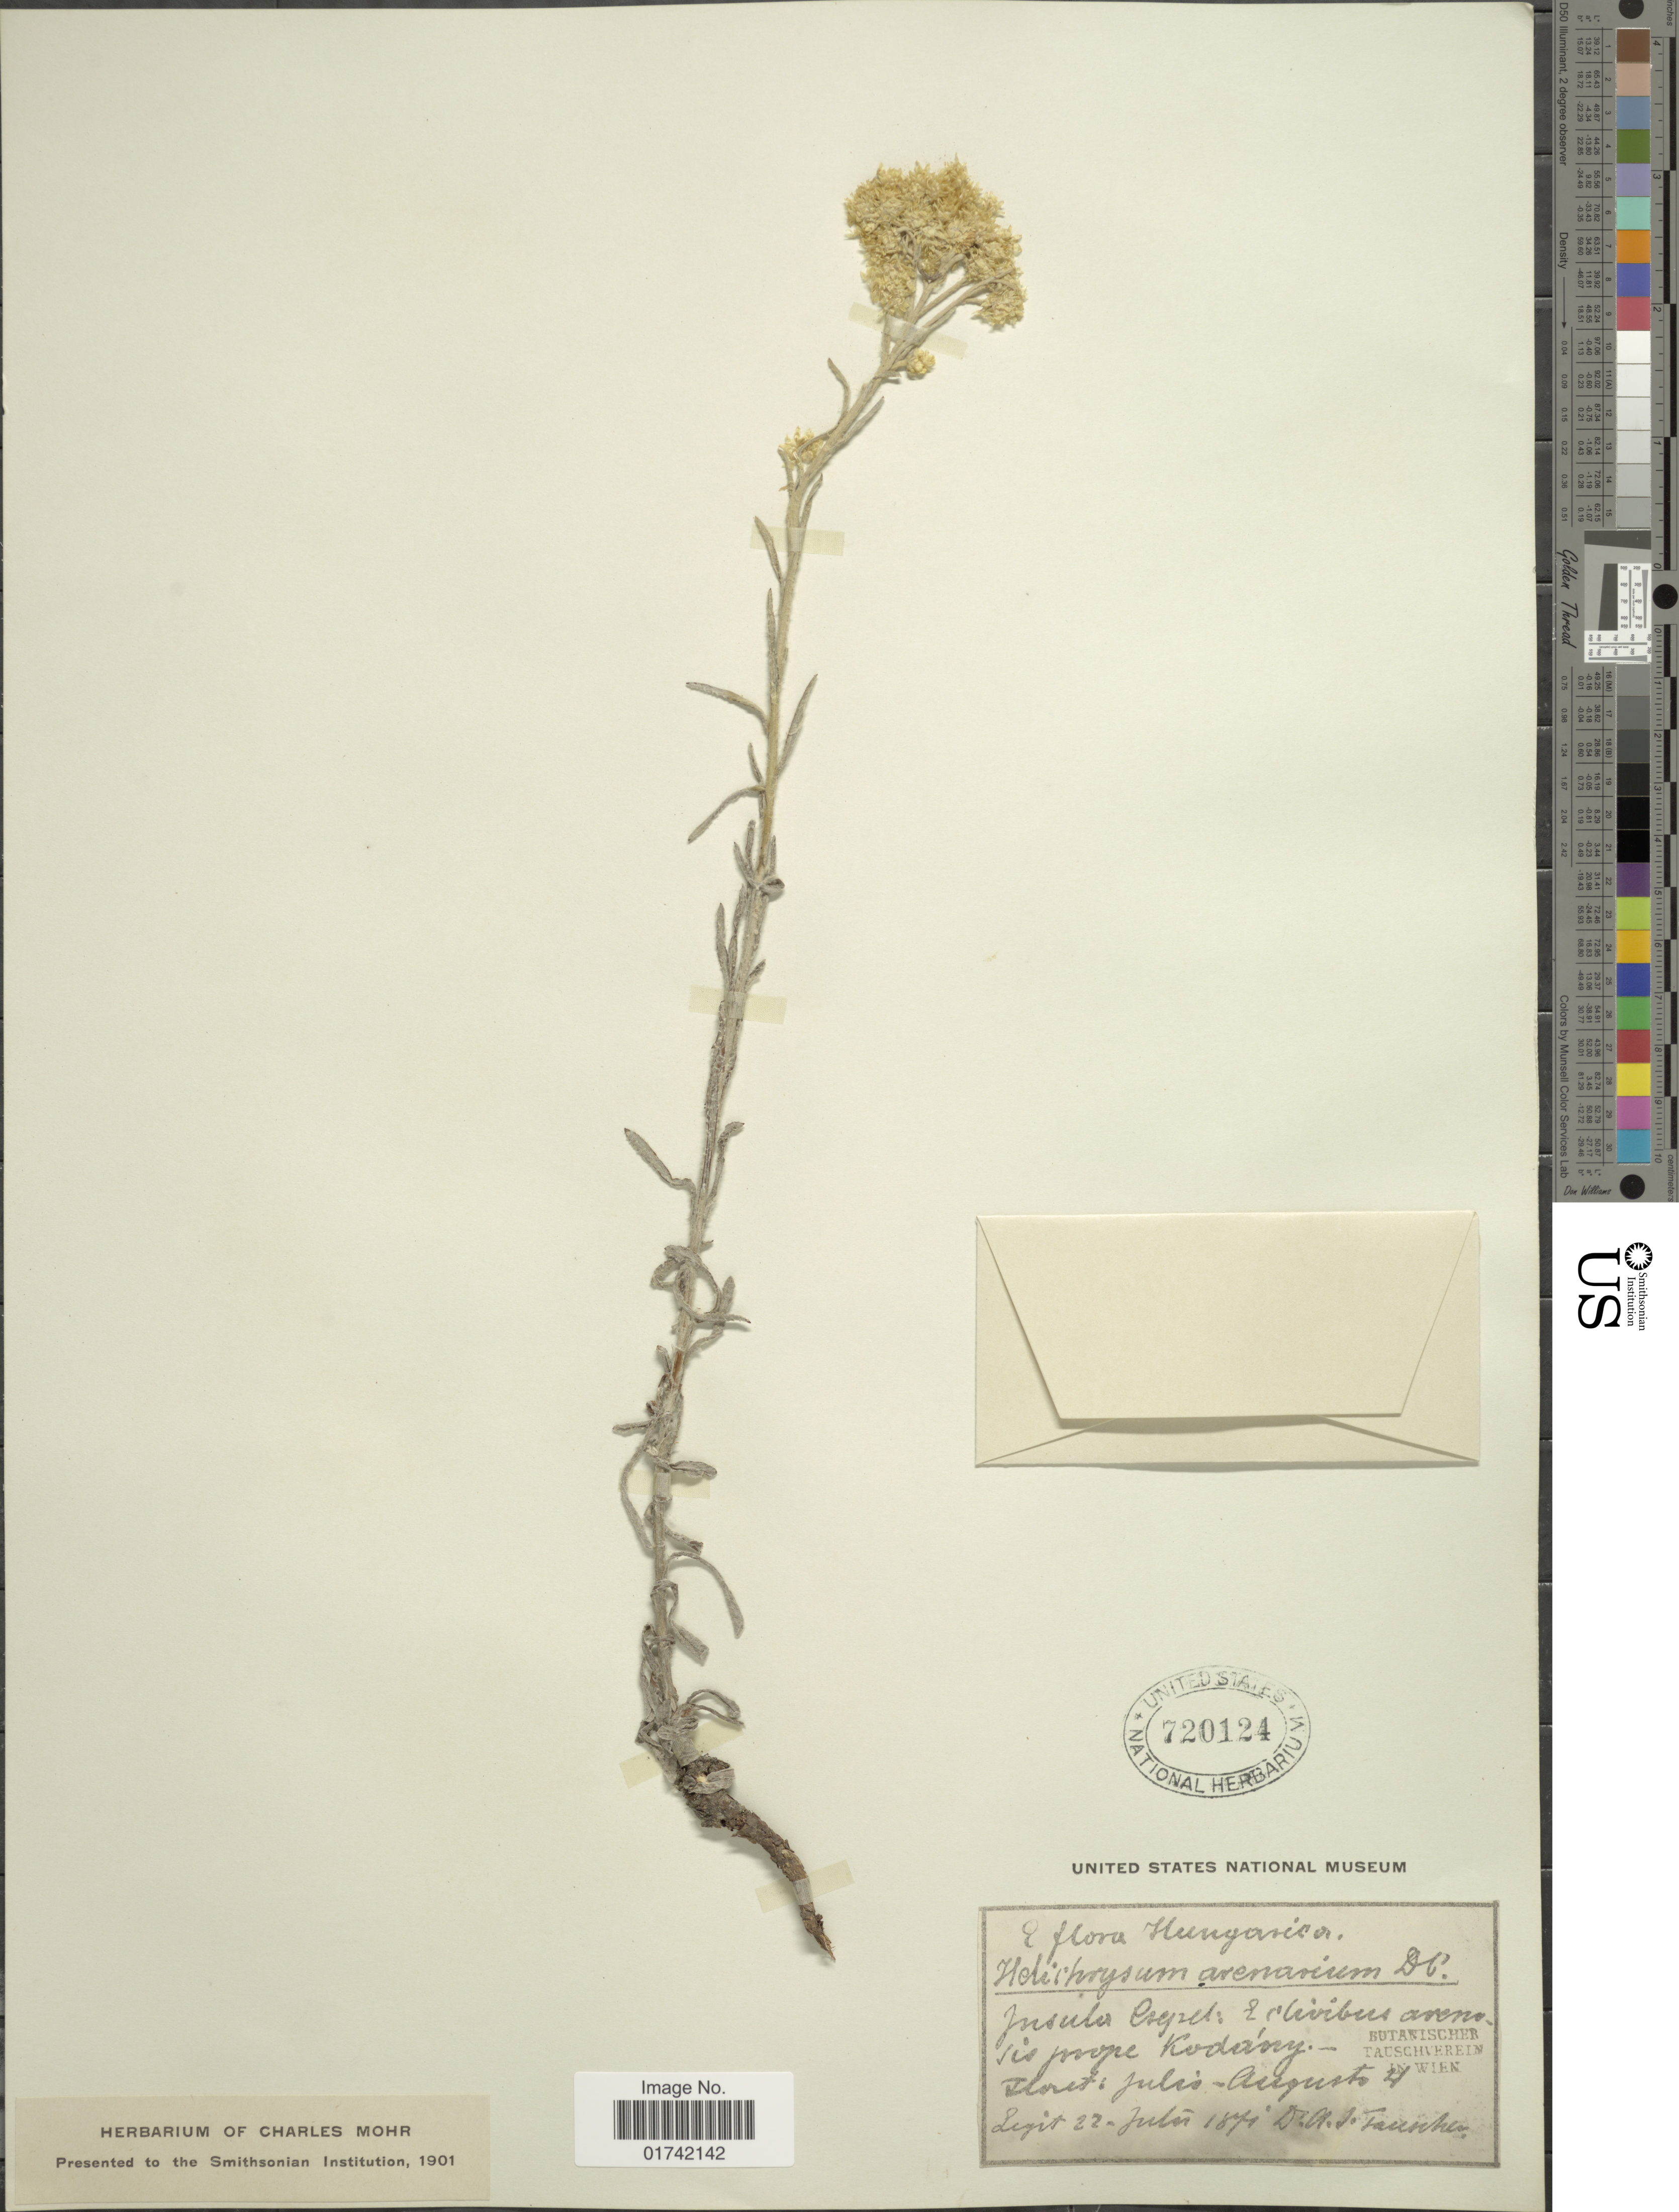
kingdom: Plantae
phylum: Tracheophyta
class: Magnoliopsida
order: Asterales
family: Asteraceae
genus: Helichrysum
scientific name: Helichrysum arenarium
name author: (L.) Moench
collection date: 1871-07-22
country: Hungary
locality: Is prope Kudany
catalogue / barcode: US 720124